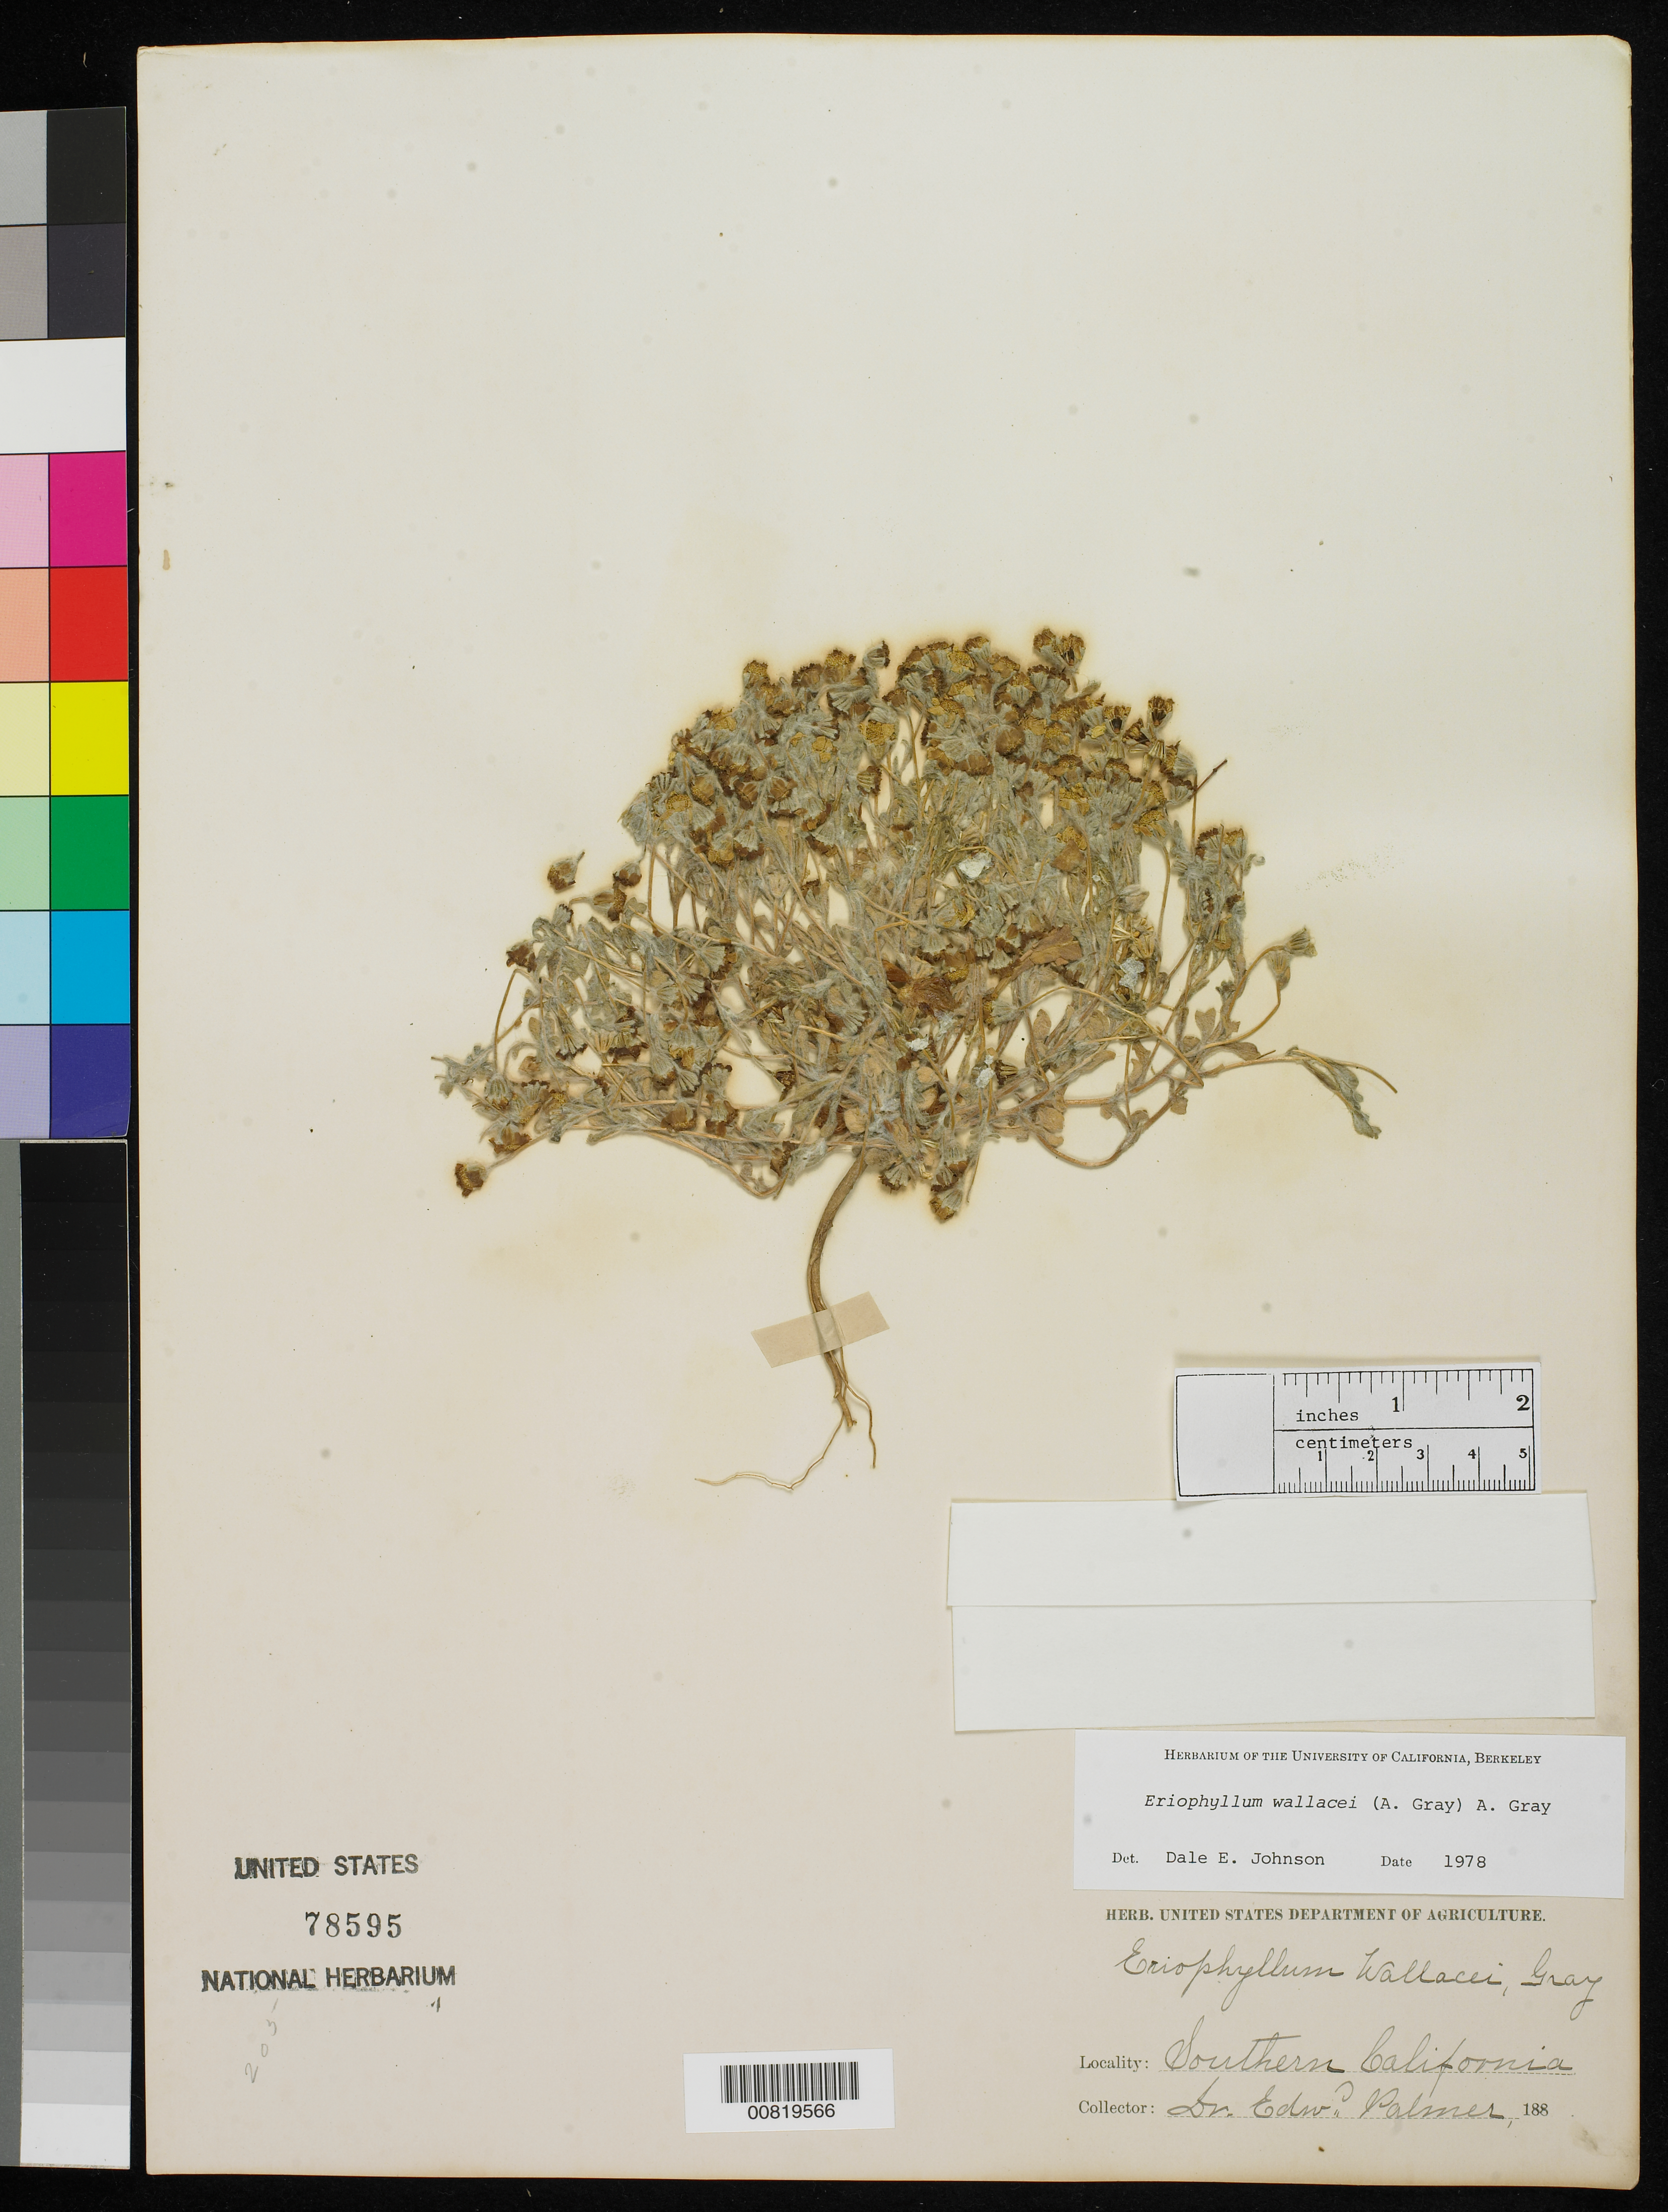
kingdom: Plantae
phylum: Tracheophyta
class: Magnoliopsida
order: Asterales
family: Asteraceae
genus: Eriophyllum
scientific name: Eriophyllum wallacei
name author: (A. Gray) A. Gray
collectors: E. Palmer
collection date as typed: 188-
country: United States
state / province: California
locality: Southern California.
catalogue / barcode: US 78595